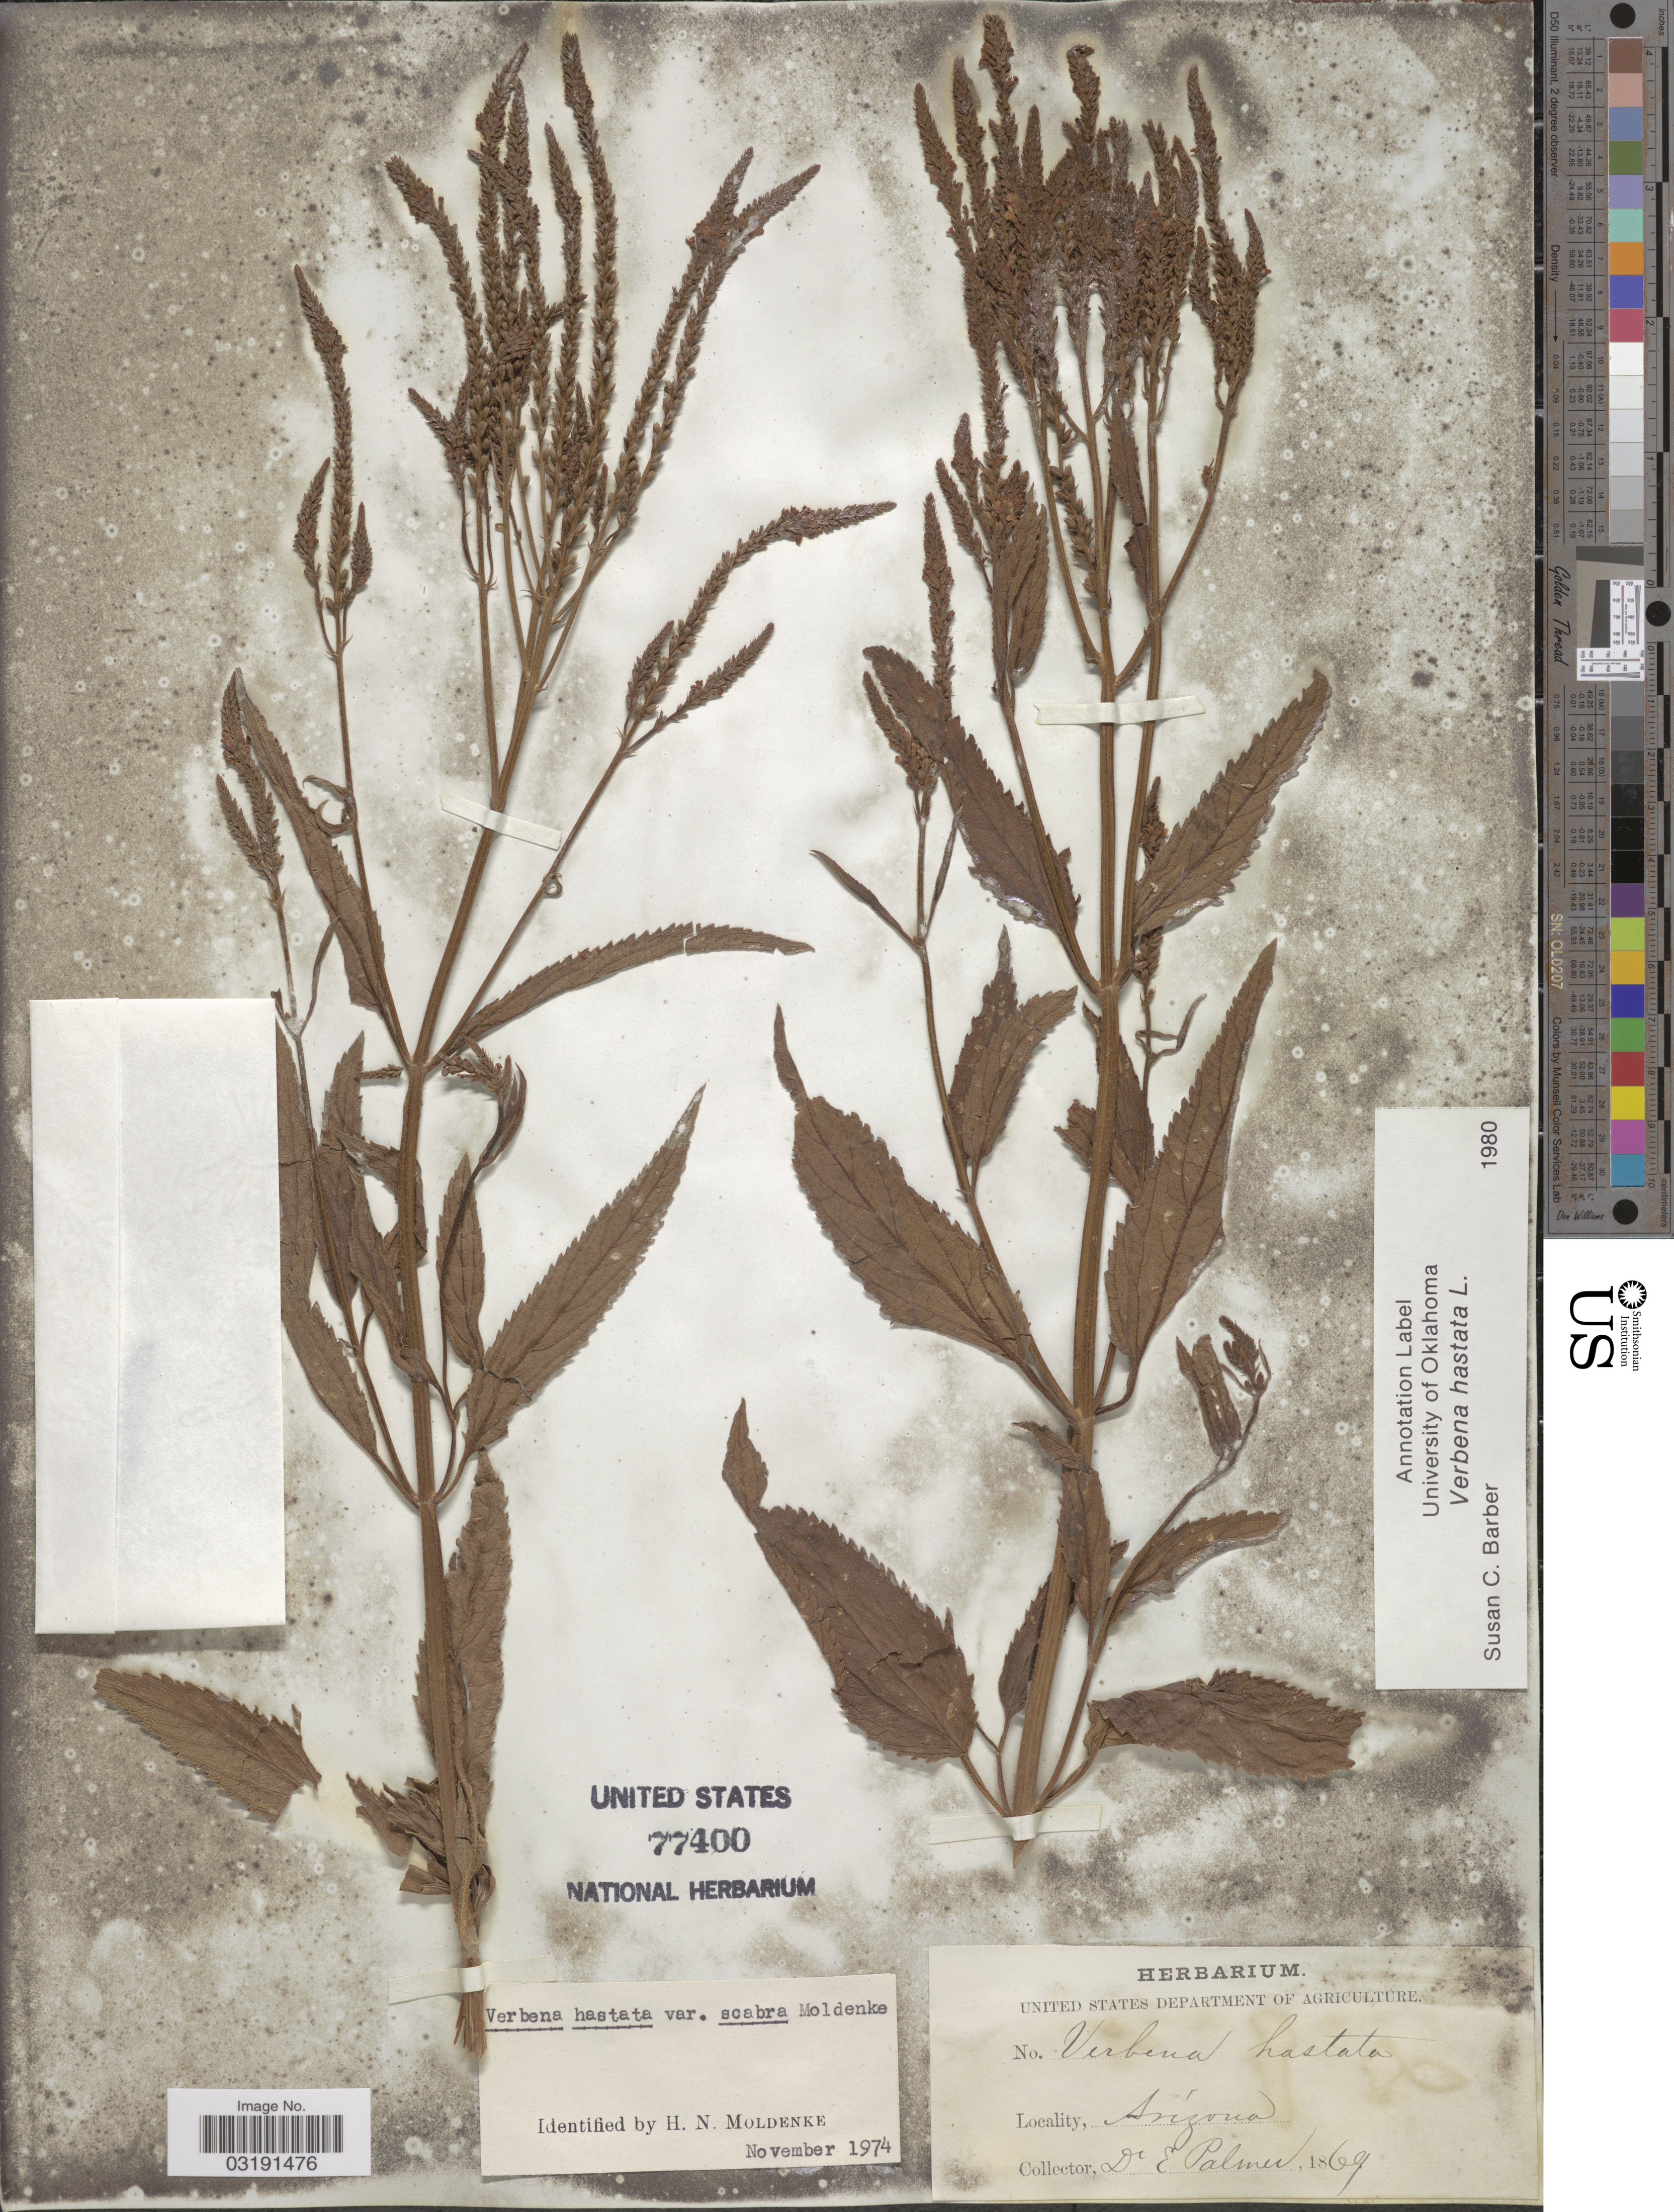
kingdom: Plantae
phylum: Tracheophyta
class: Magnoliopsida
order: Lamiales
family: Verbenaceae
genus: Verbena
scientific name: Verbena hastata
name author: L.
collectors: E. Palmer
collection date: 1869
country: United States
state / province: Arizona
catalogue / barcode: US 77400